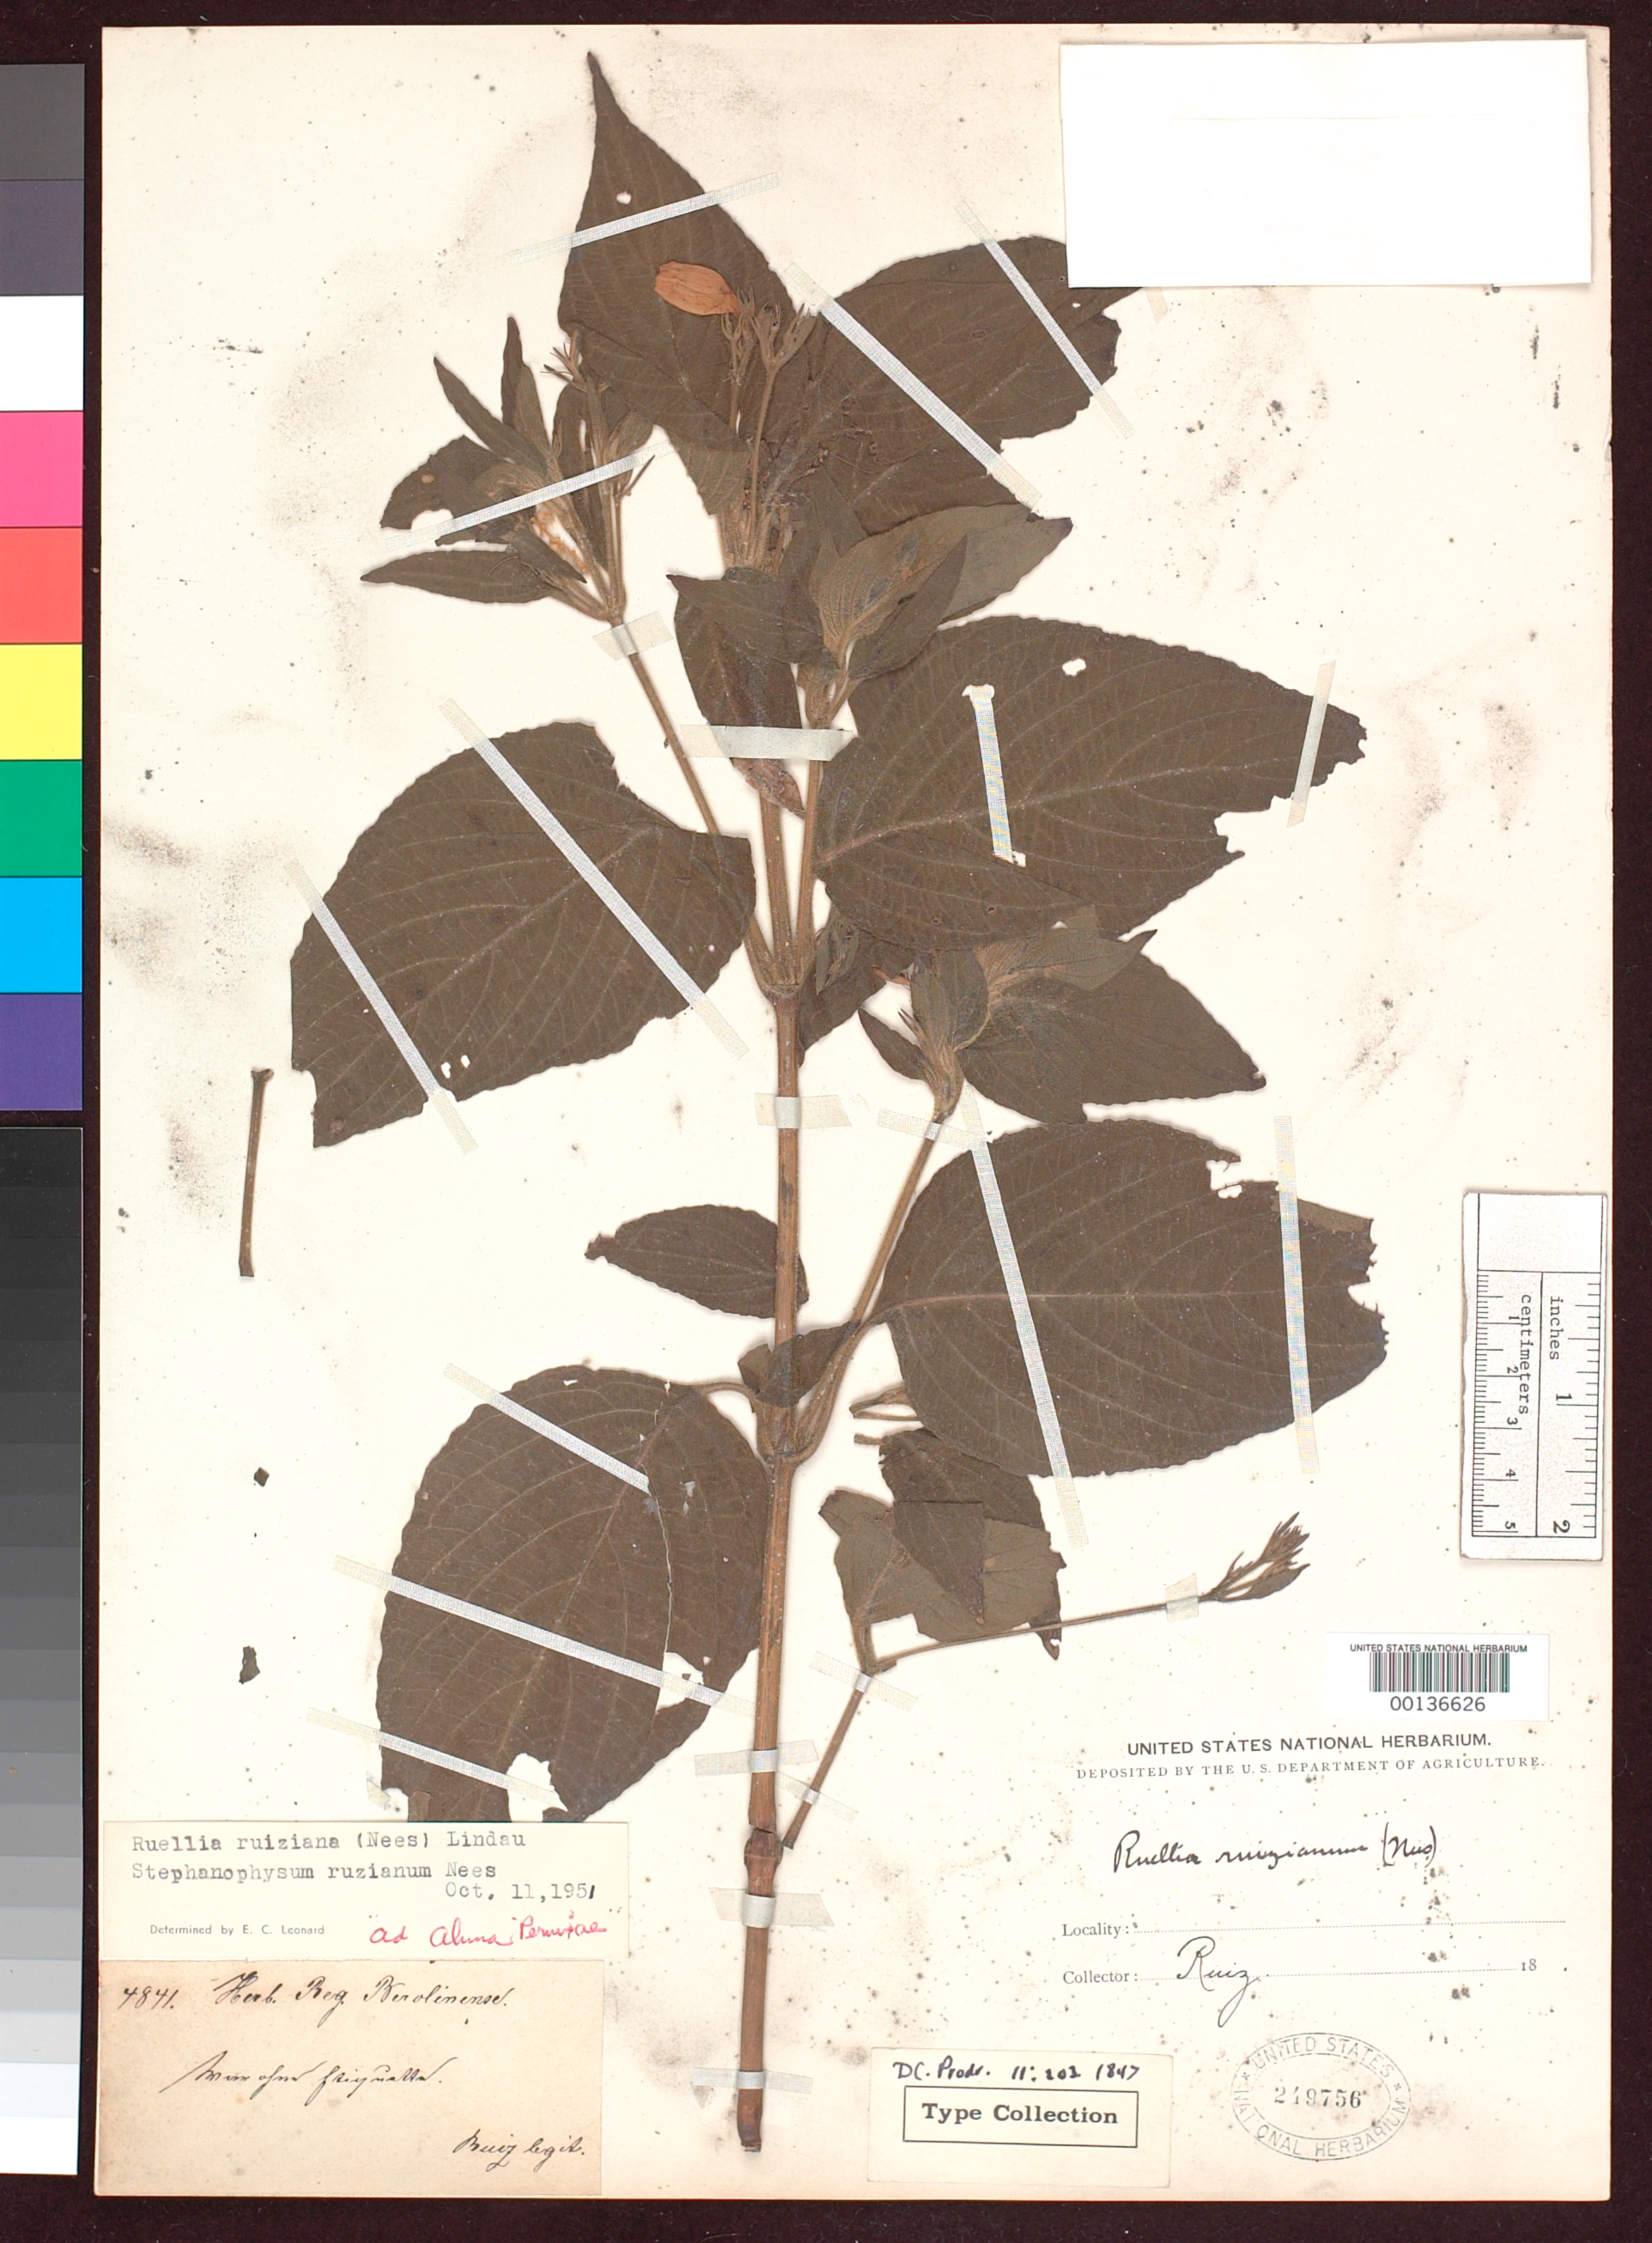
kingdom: Plantae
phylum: Tracheophyta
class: Magnoliopsida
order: Lamiales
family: Acanthaceae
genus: Stephanophysum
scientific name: Stephanophysum ruizianum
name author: Nees in DC.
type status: Isotype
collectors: H. Ruiz López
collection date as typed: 18--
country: Peru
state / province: San Martín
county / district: Mariscal Cáceres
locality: Rio Huallaga, margen Derecha del; Balsa Probana; dtto. Tocache Nuevo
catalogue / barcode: US 249756